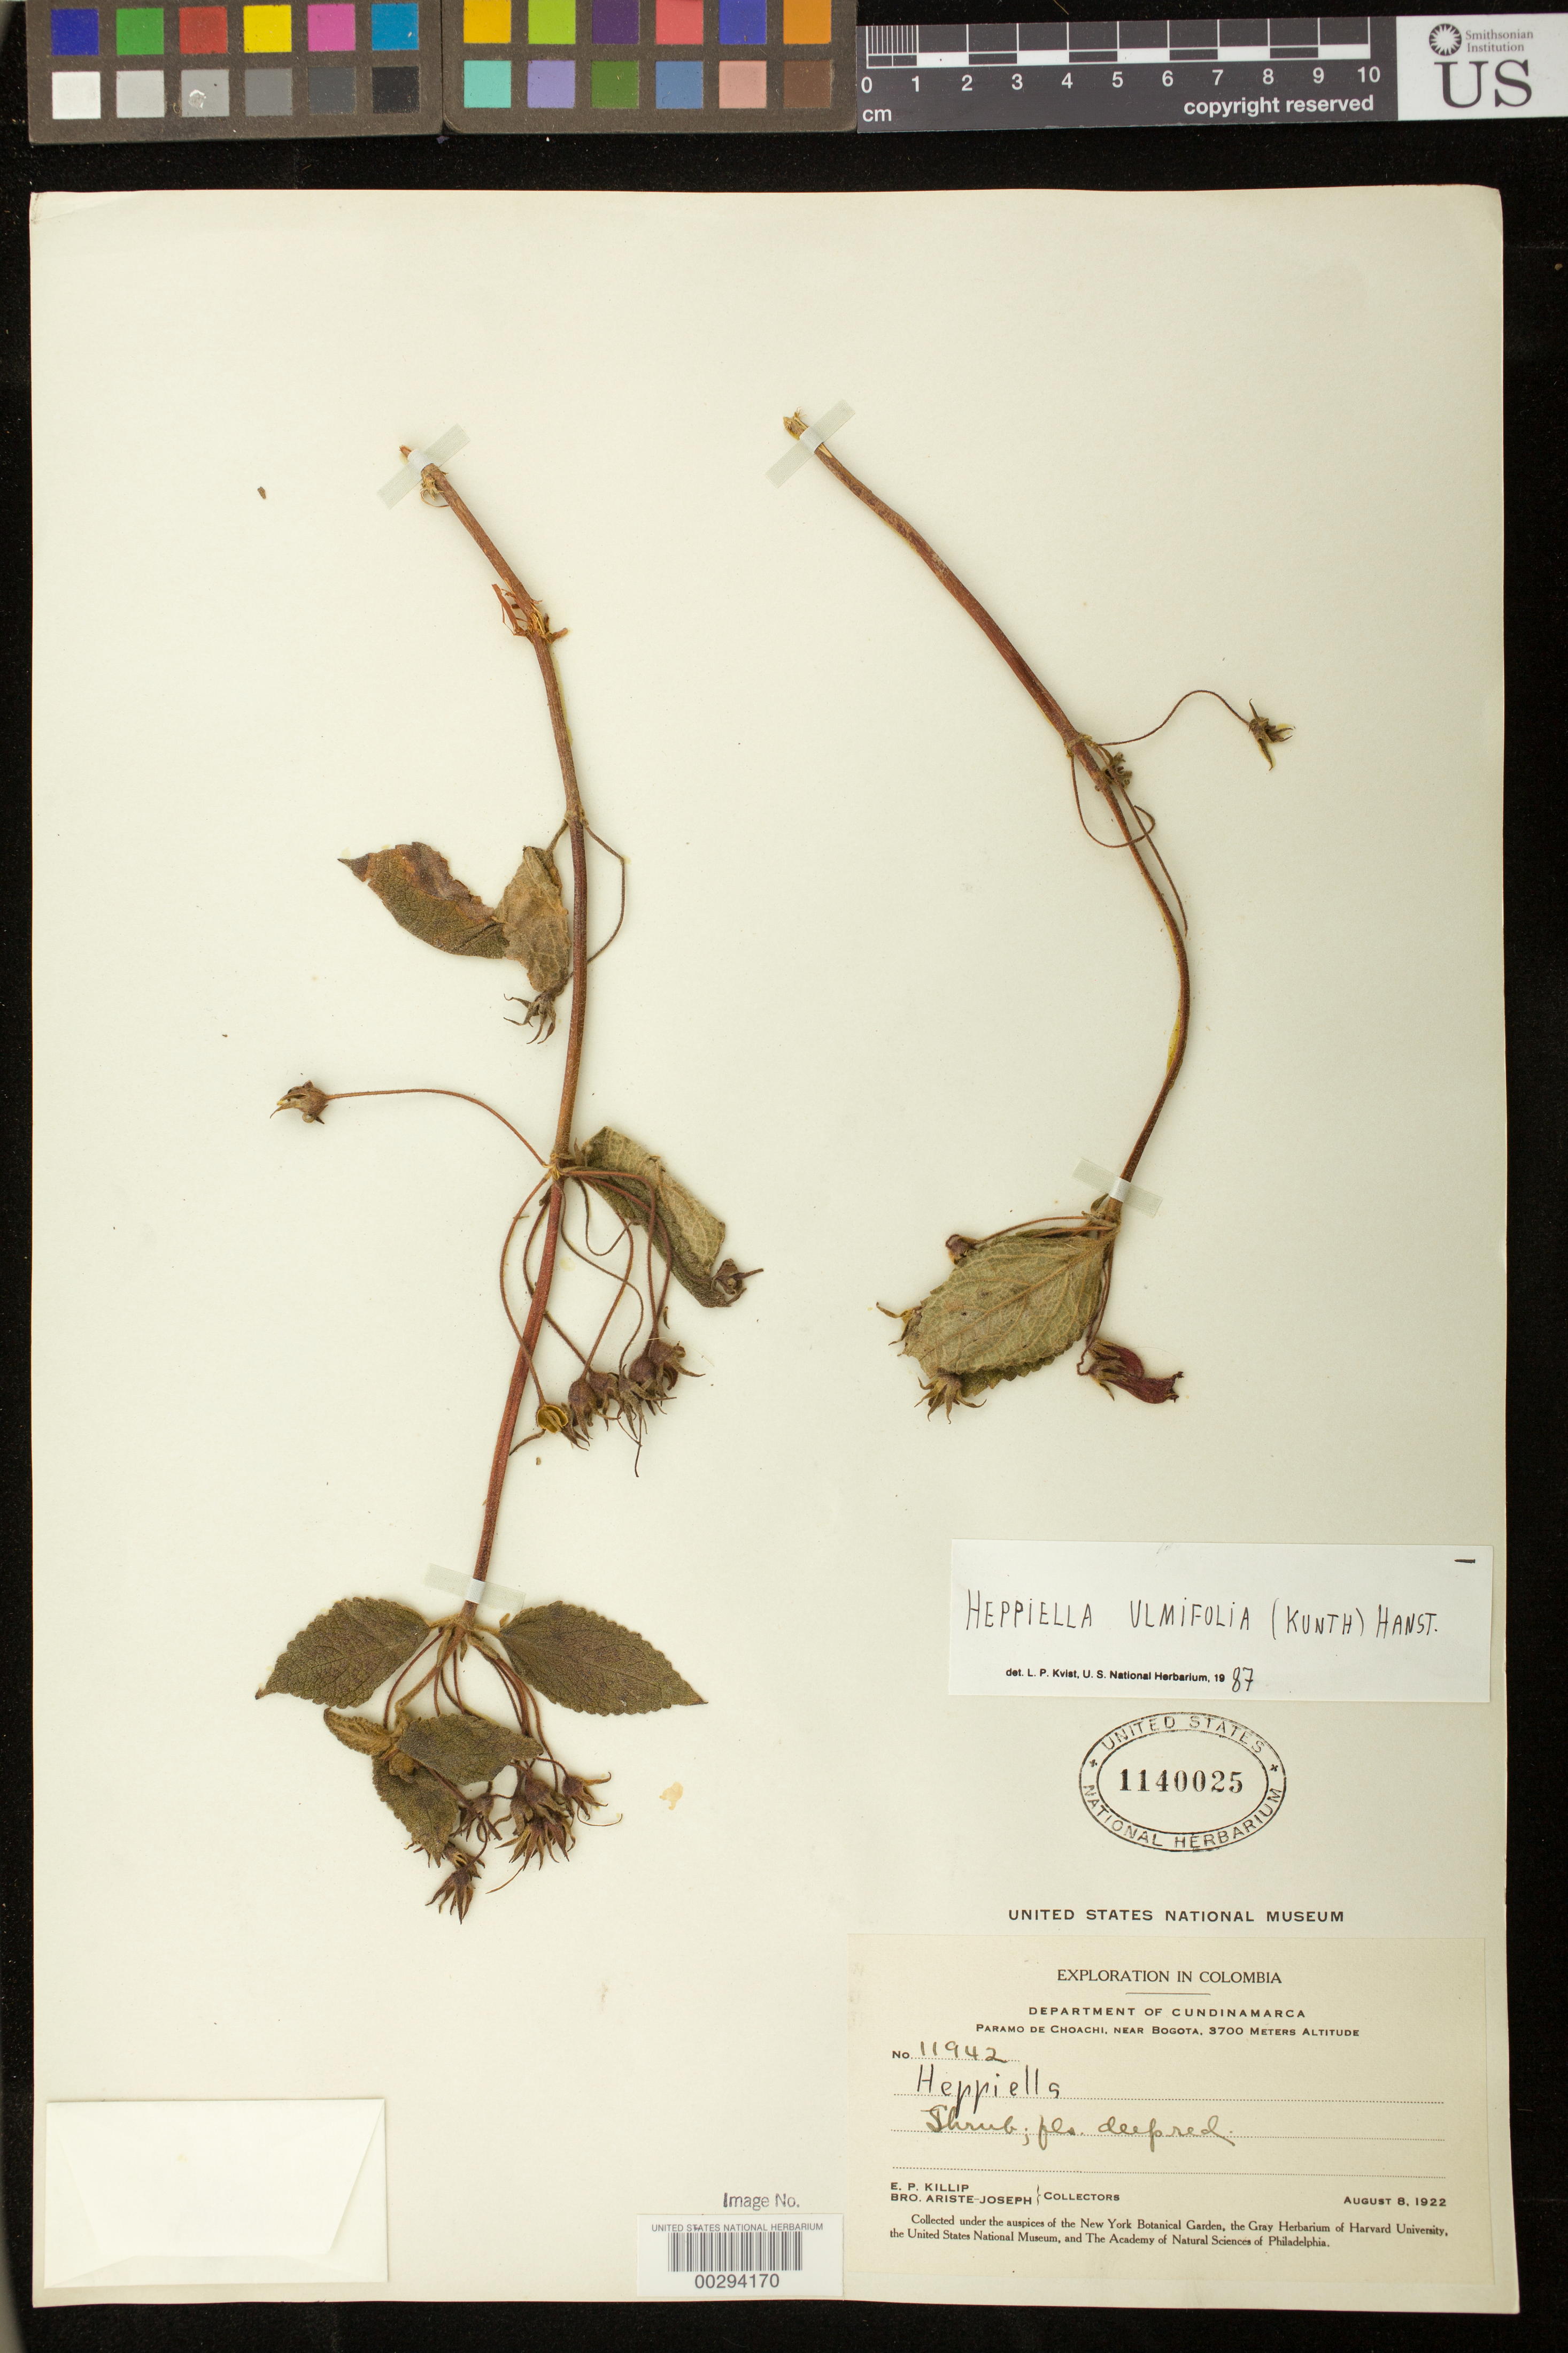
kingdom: Plantae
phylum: Tracheophyta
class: Magnoliopsida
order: Lamiales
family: Gesneriaceae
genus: Heppiella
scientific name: Heppiella ulmifolia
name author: (Kunth) Hanst.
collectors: E. P. Killip & Bro. Ariste-Joseph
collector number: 11942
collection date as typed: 08 Aug 1922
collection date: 1922-08-08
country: Colombia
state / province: Cundinamarca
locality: Paramo de Choachi, near Bogota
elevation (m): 3700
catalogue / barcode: US 1140025